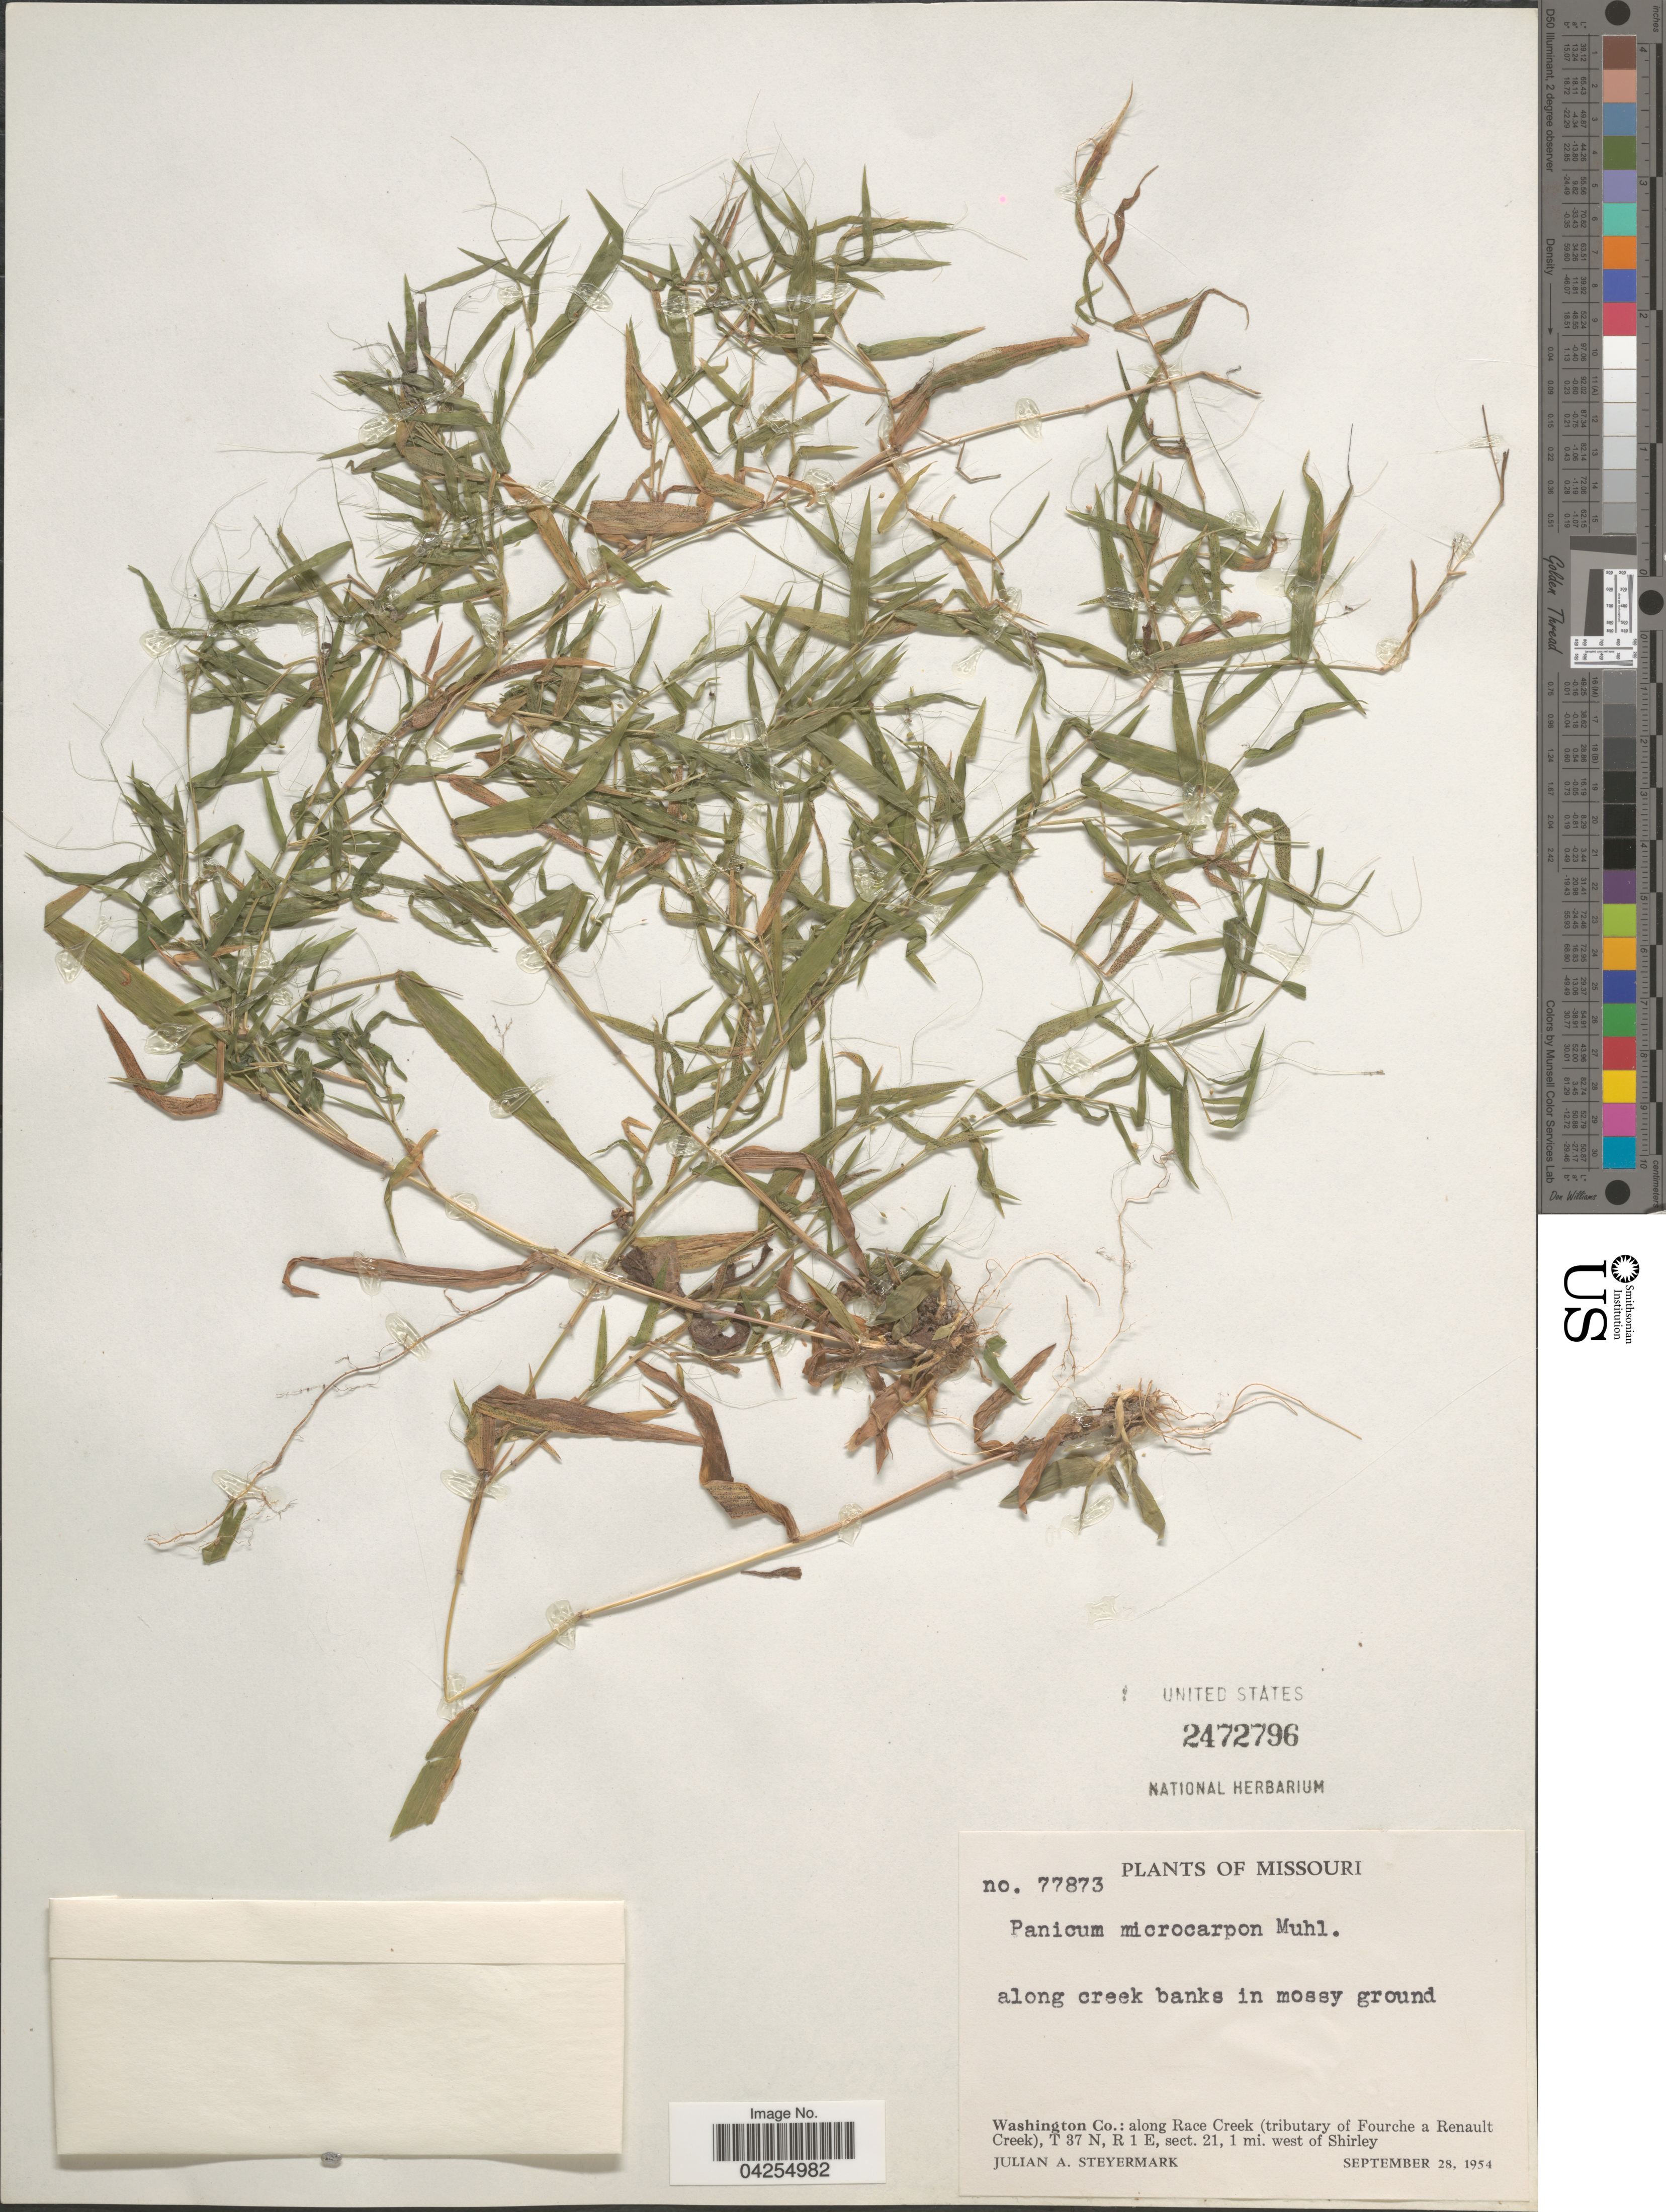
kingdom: Plantae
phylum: Tracheophyta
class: Liliopsida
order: Poales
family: Poaceae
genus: Dichanthelium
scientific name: Dichanthelium dichotomum var. dichotomum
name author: (L.) Gould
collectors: J. Steyermark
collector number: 77873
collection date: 1954-09-28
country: United States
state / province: Missouri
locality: Along creek banks in mossy ground. Washington Co.: along Race Creek (tributary of Fourche a Renault Creek), T 37 N, R 1 E, sect. 21, 1 mi. west of Shirley.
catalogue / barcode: US 2472796